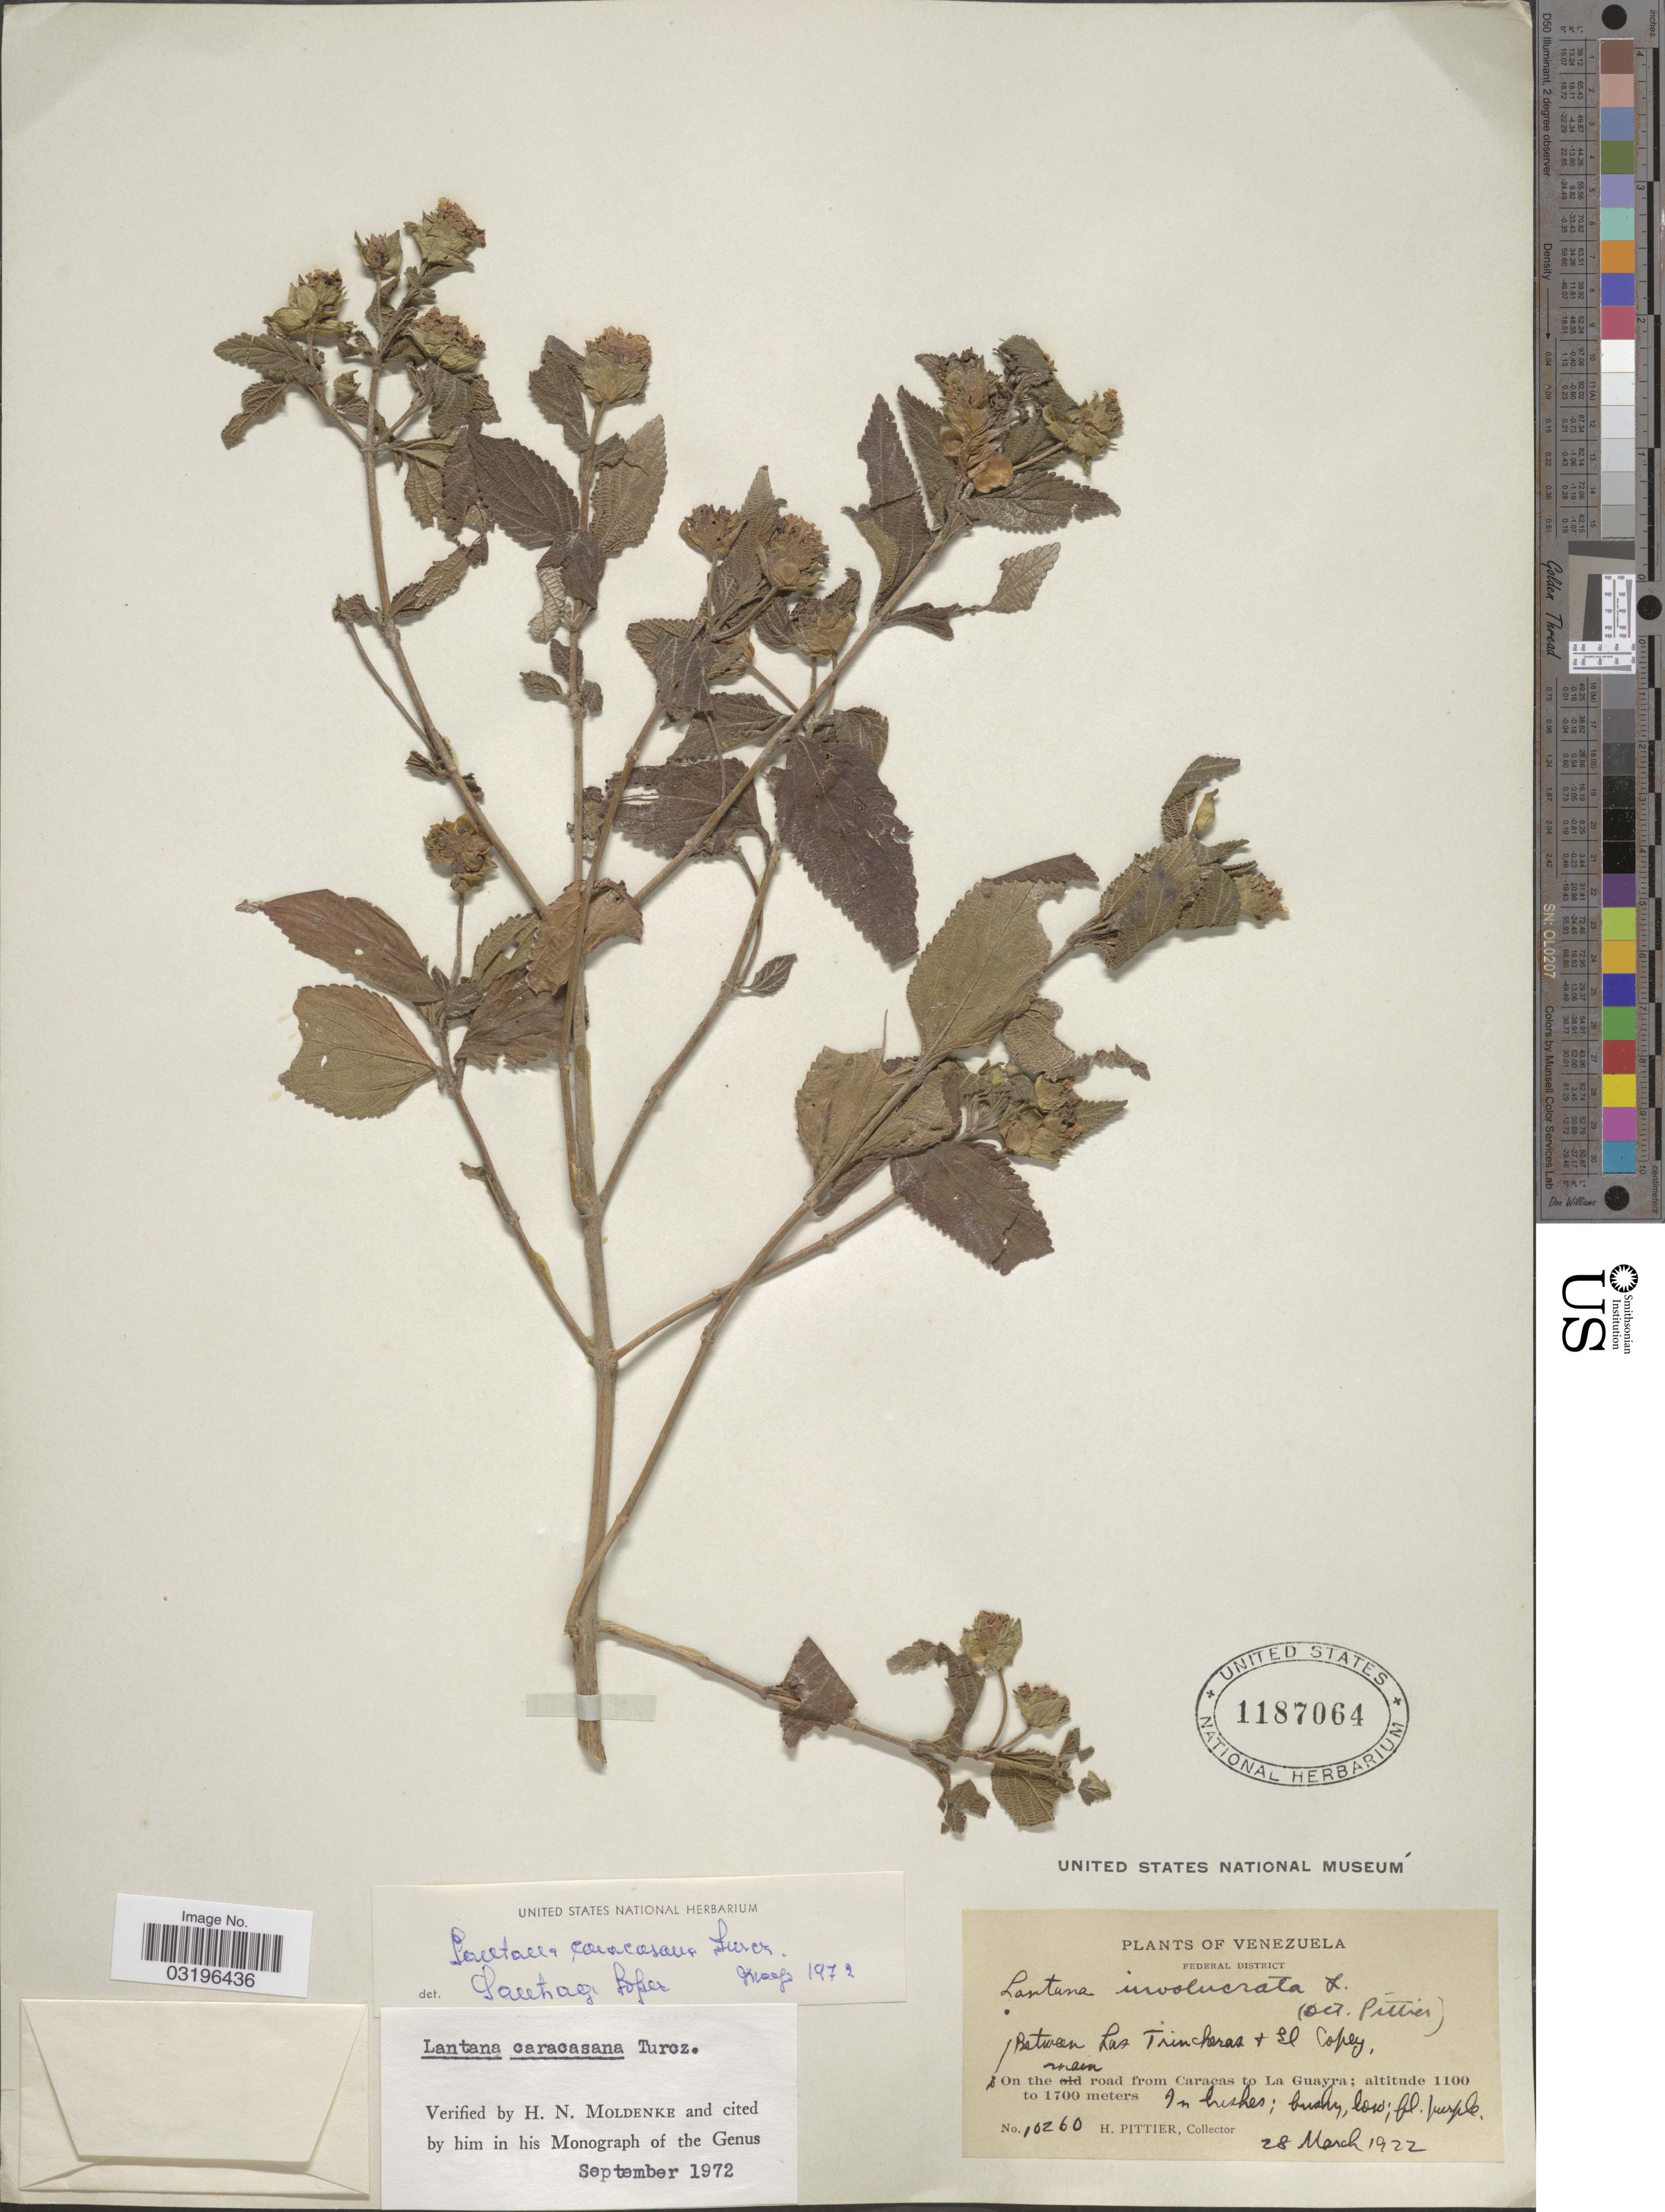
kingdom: Plantae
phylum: Tracheophyta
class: Magnoliopsida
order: Lamiales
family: Verbenaceae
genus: Lantana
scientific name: Lantana caracasana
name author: Turcz.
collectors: H. F. Pittier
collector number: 10260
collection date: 1922-03-28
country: Venezuela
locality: Federal District. Between Las Trincheras + El Copey. On the main road from Caracas to La Guayra.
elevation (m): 1100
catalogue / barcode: US 1187064